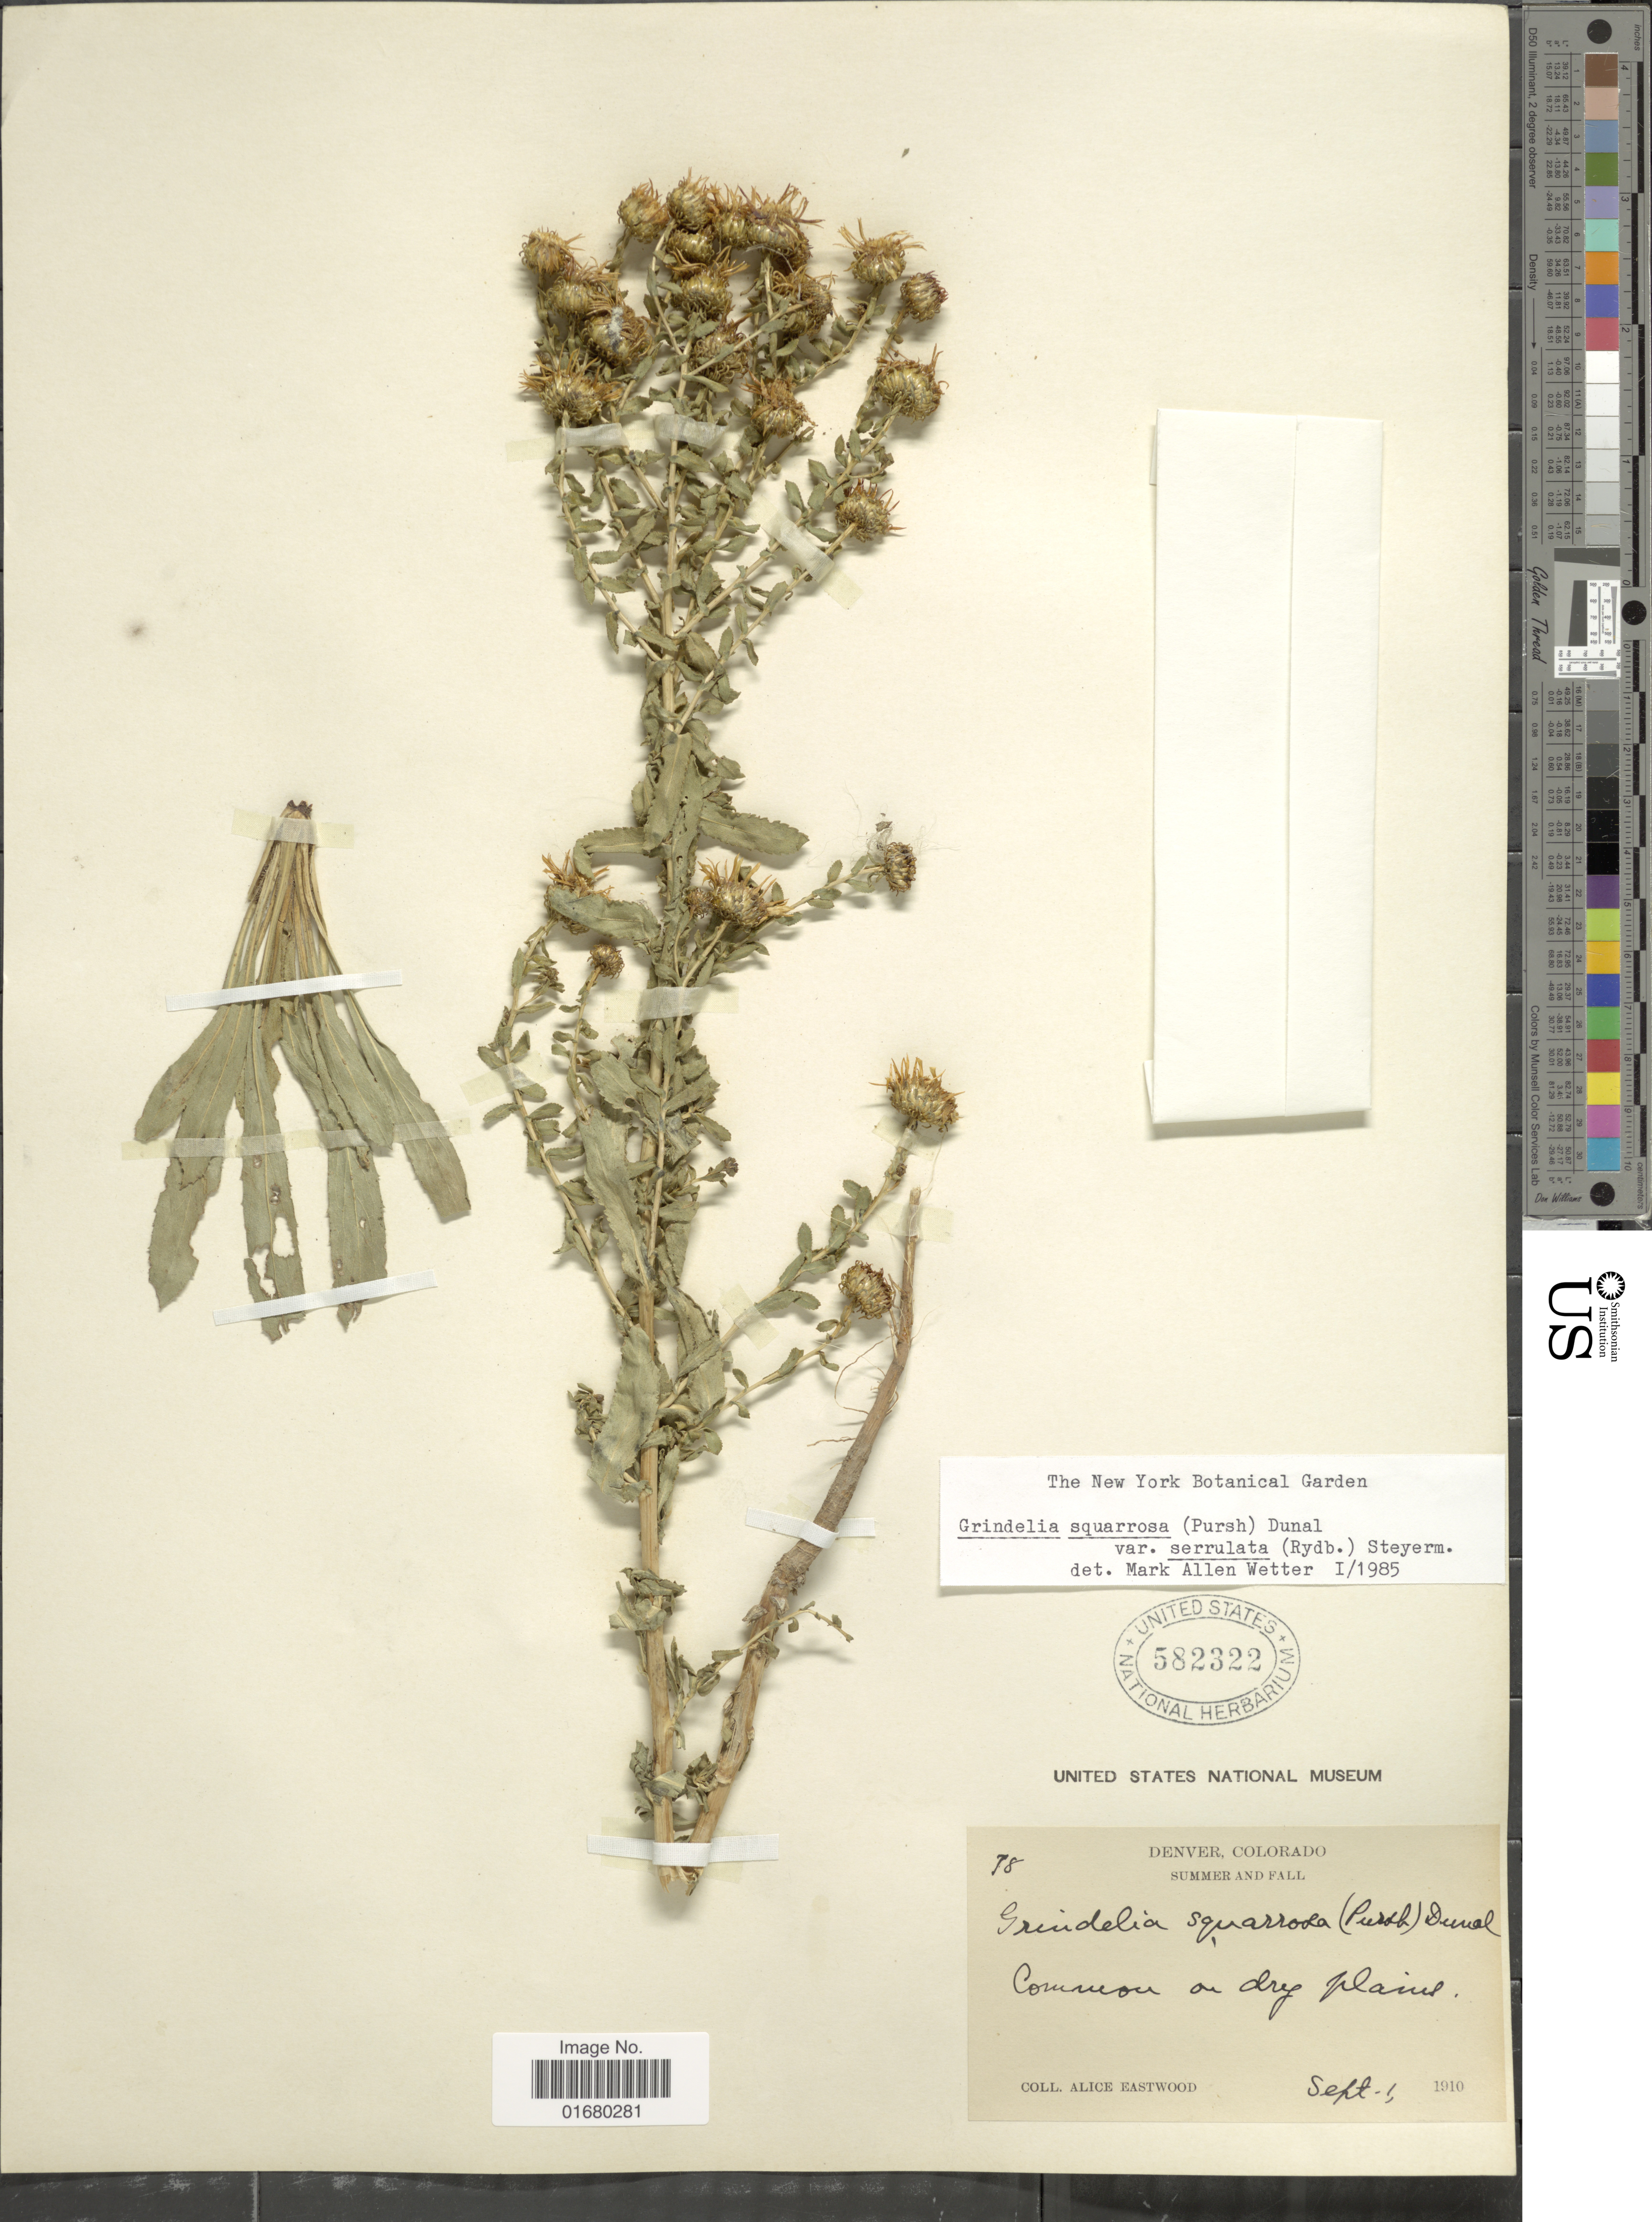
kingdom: Plantae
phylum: Tracheophyta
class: Magnoliopsida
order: Asterales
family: Asteraceae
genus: Grindelia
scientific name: Grindelia squarrosa var. serrulata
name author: (Rydb.) Steyerm.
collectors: A. Eastwood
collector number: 78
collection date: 1910-09-01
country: United States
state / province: Colorado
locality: Summer and Fall, Denver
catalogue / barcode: US 582322